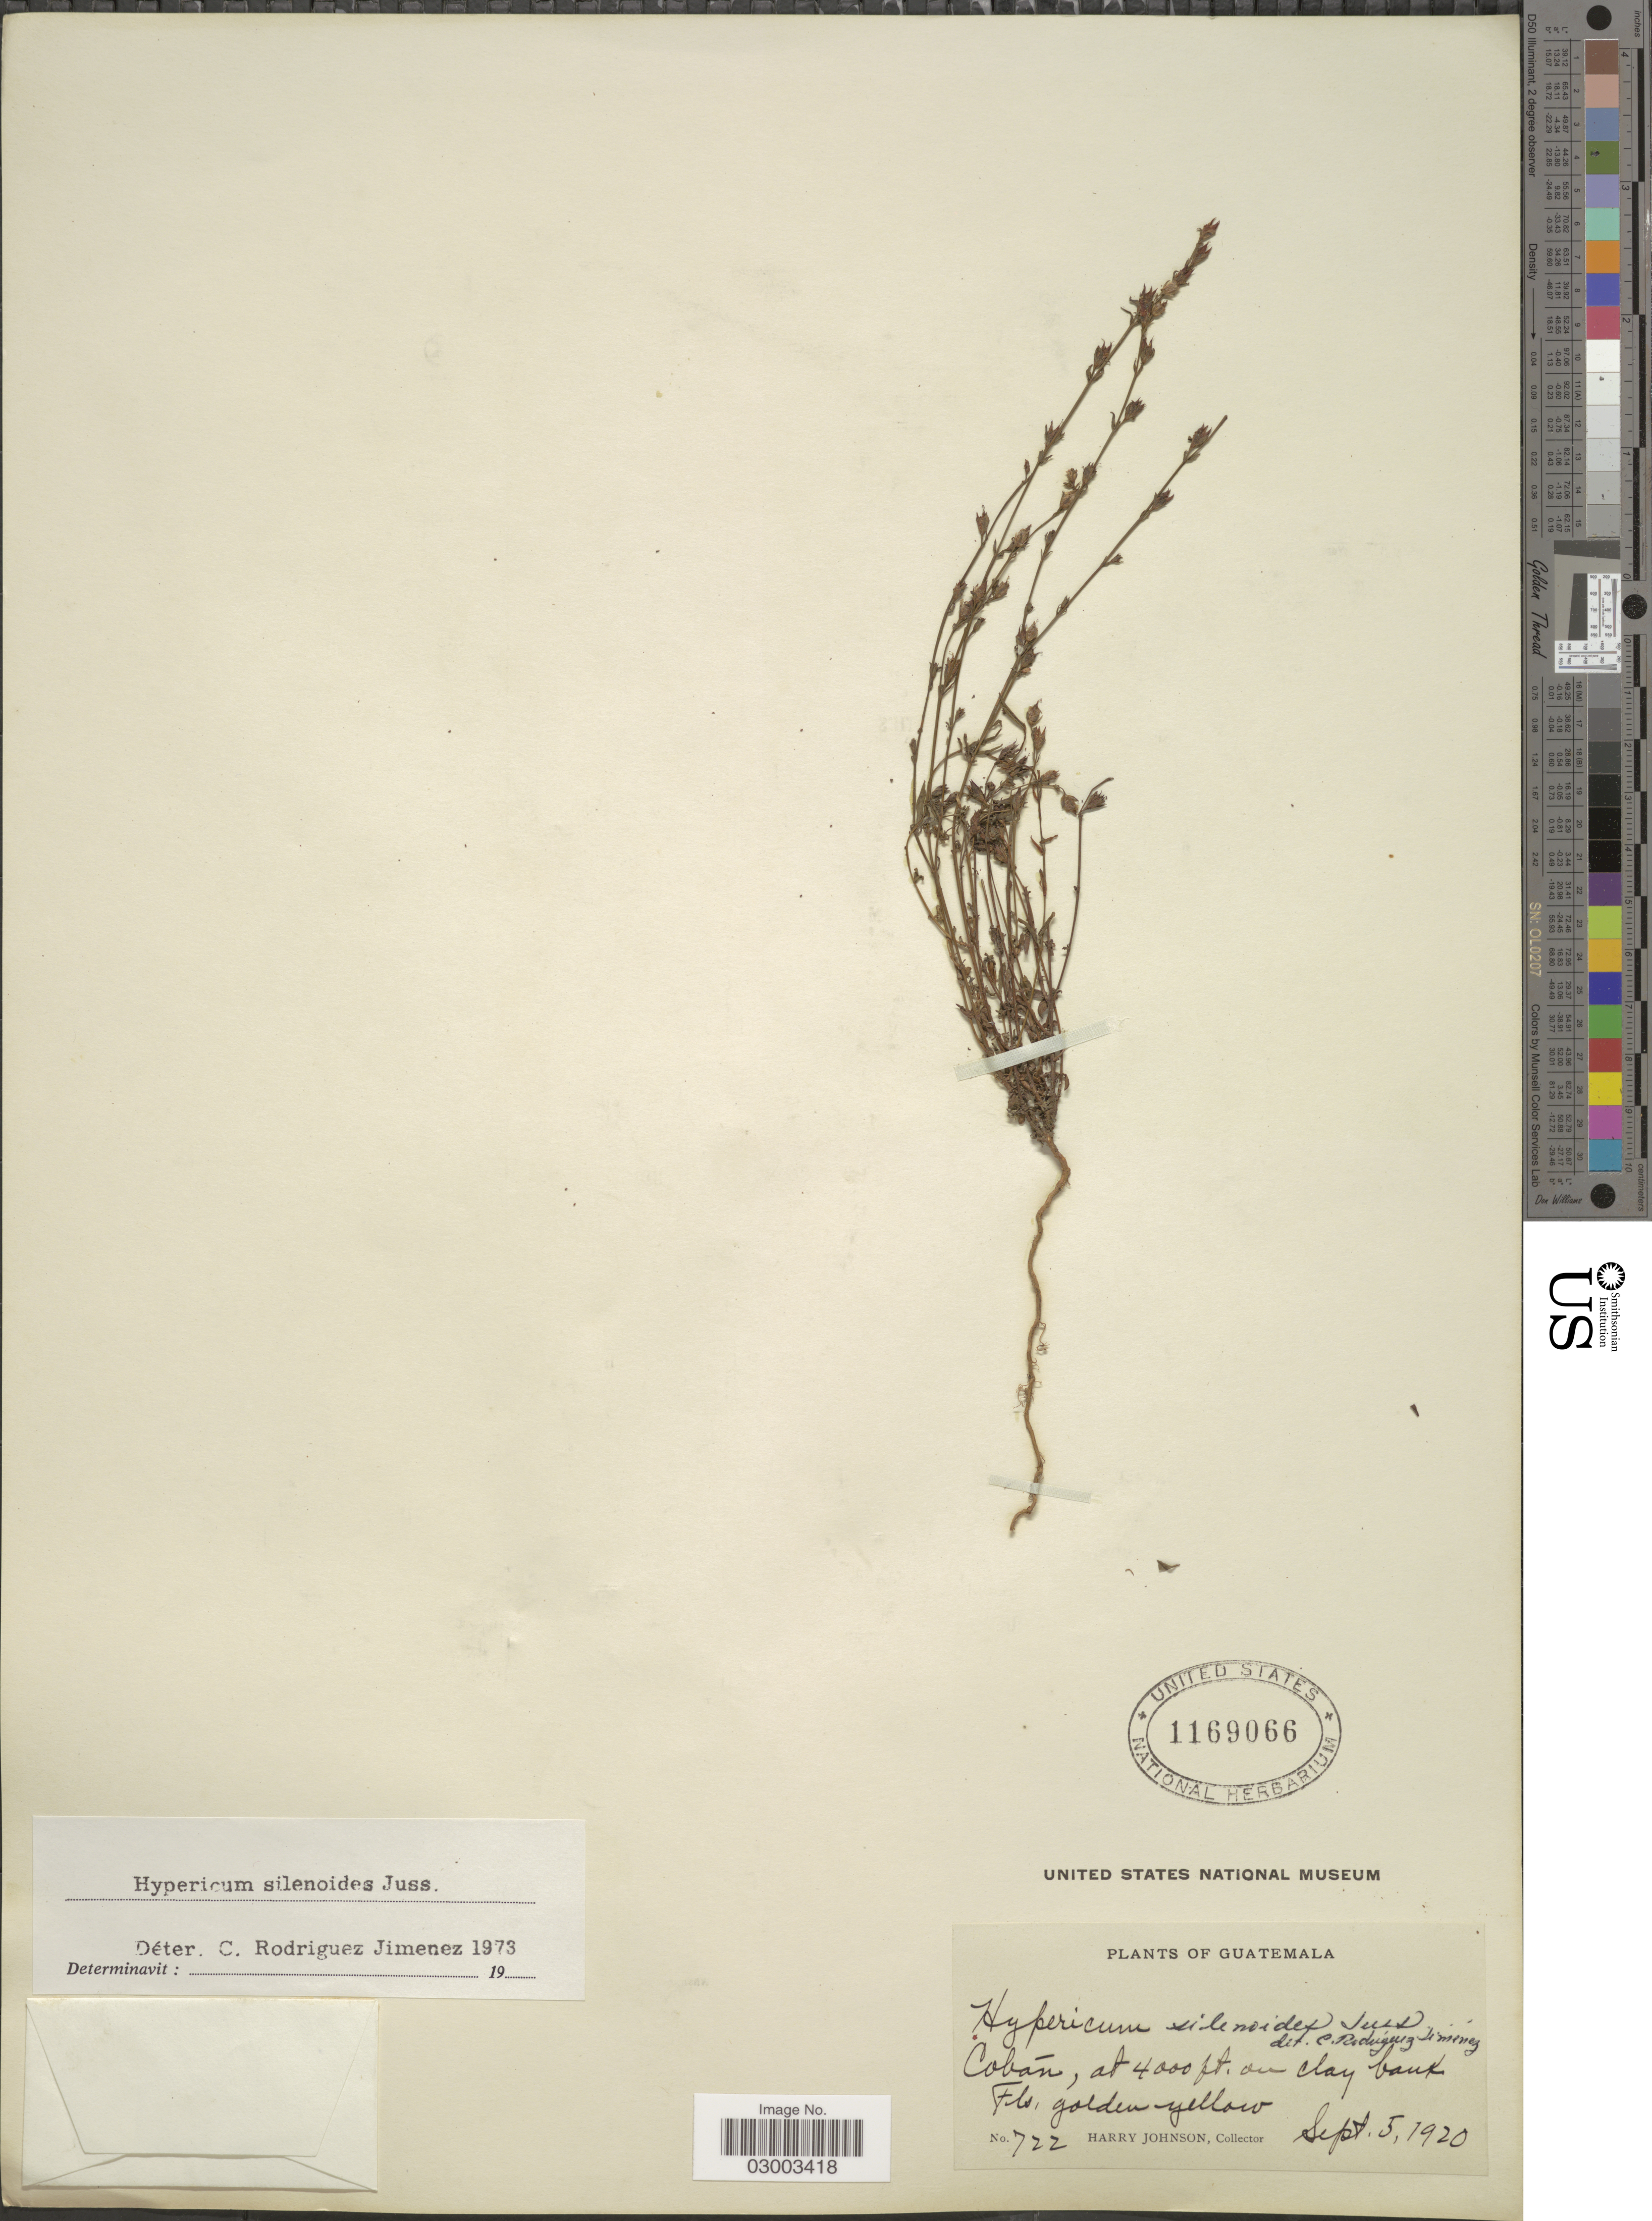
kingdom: Plantae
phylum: Tracheophyta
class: Magnoliopsida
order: Malpighiales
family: Hypericaceae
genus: Hypericum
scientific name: Hypericum silenoides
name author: Juss.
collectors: H. Johnson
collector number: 722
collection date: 1920-09-05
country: Guatemala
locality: Cobán.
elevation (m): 1219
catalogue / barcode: US 1169066